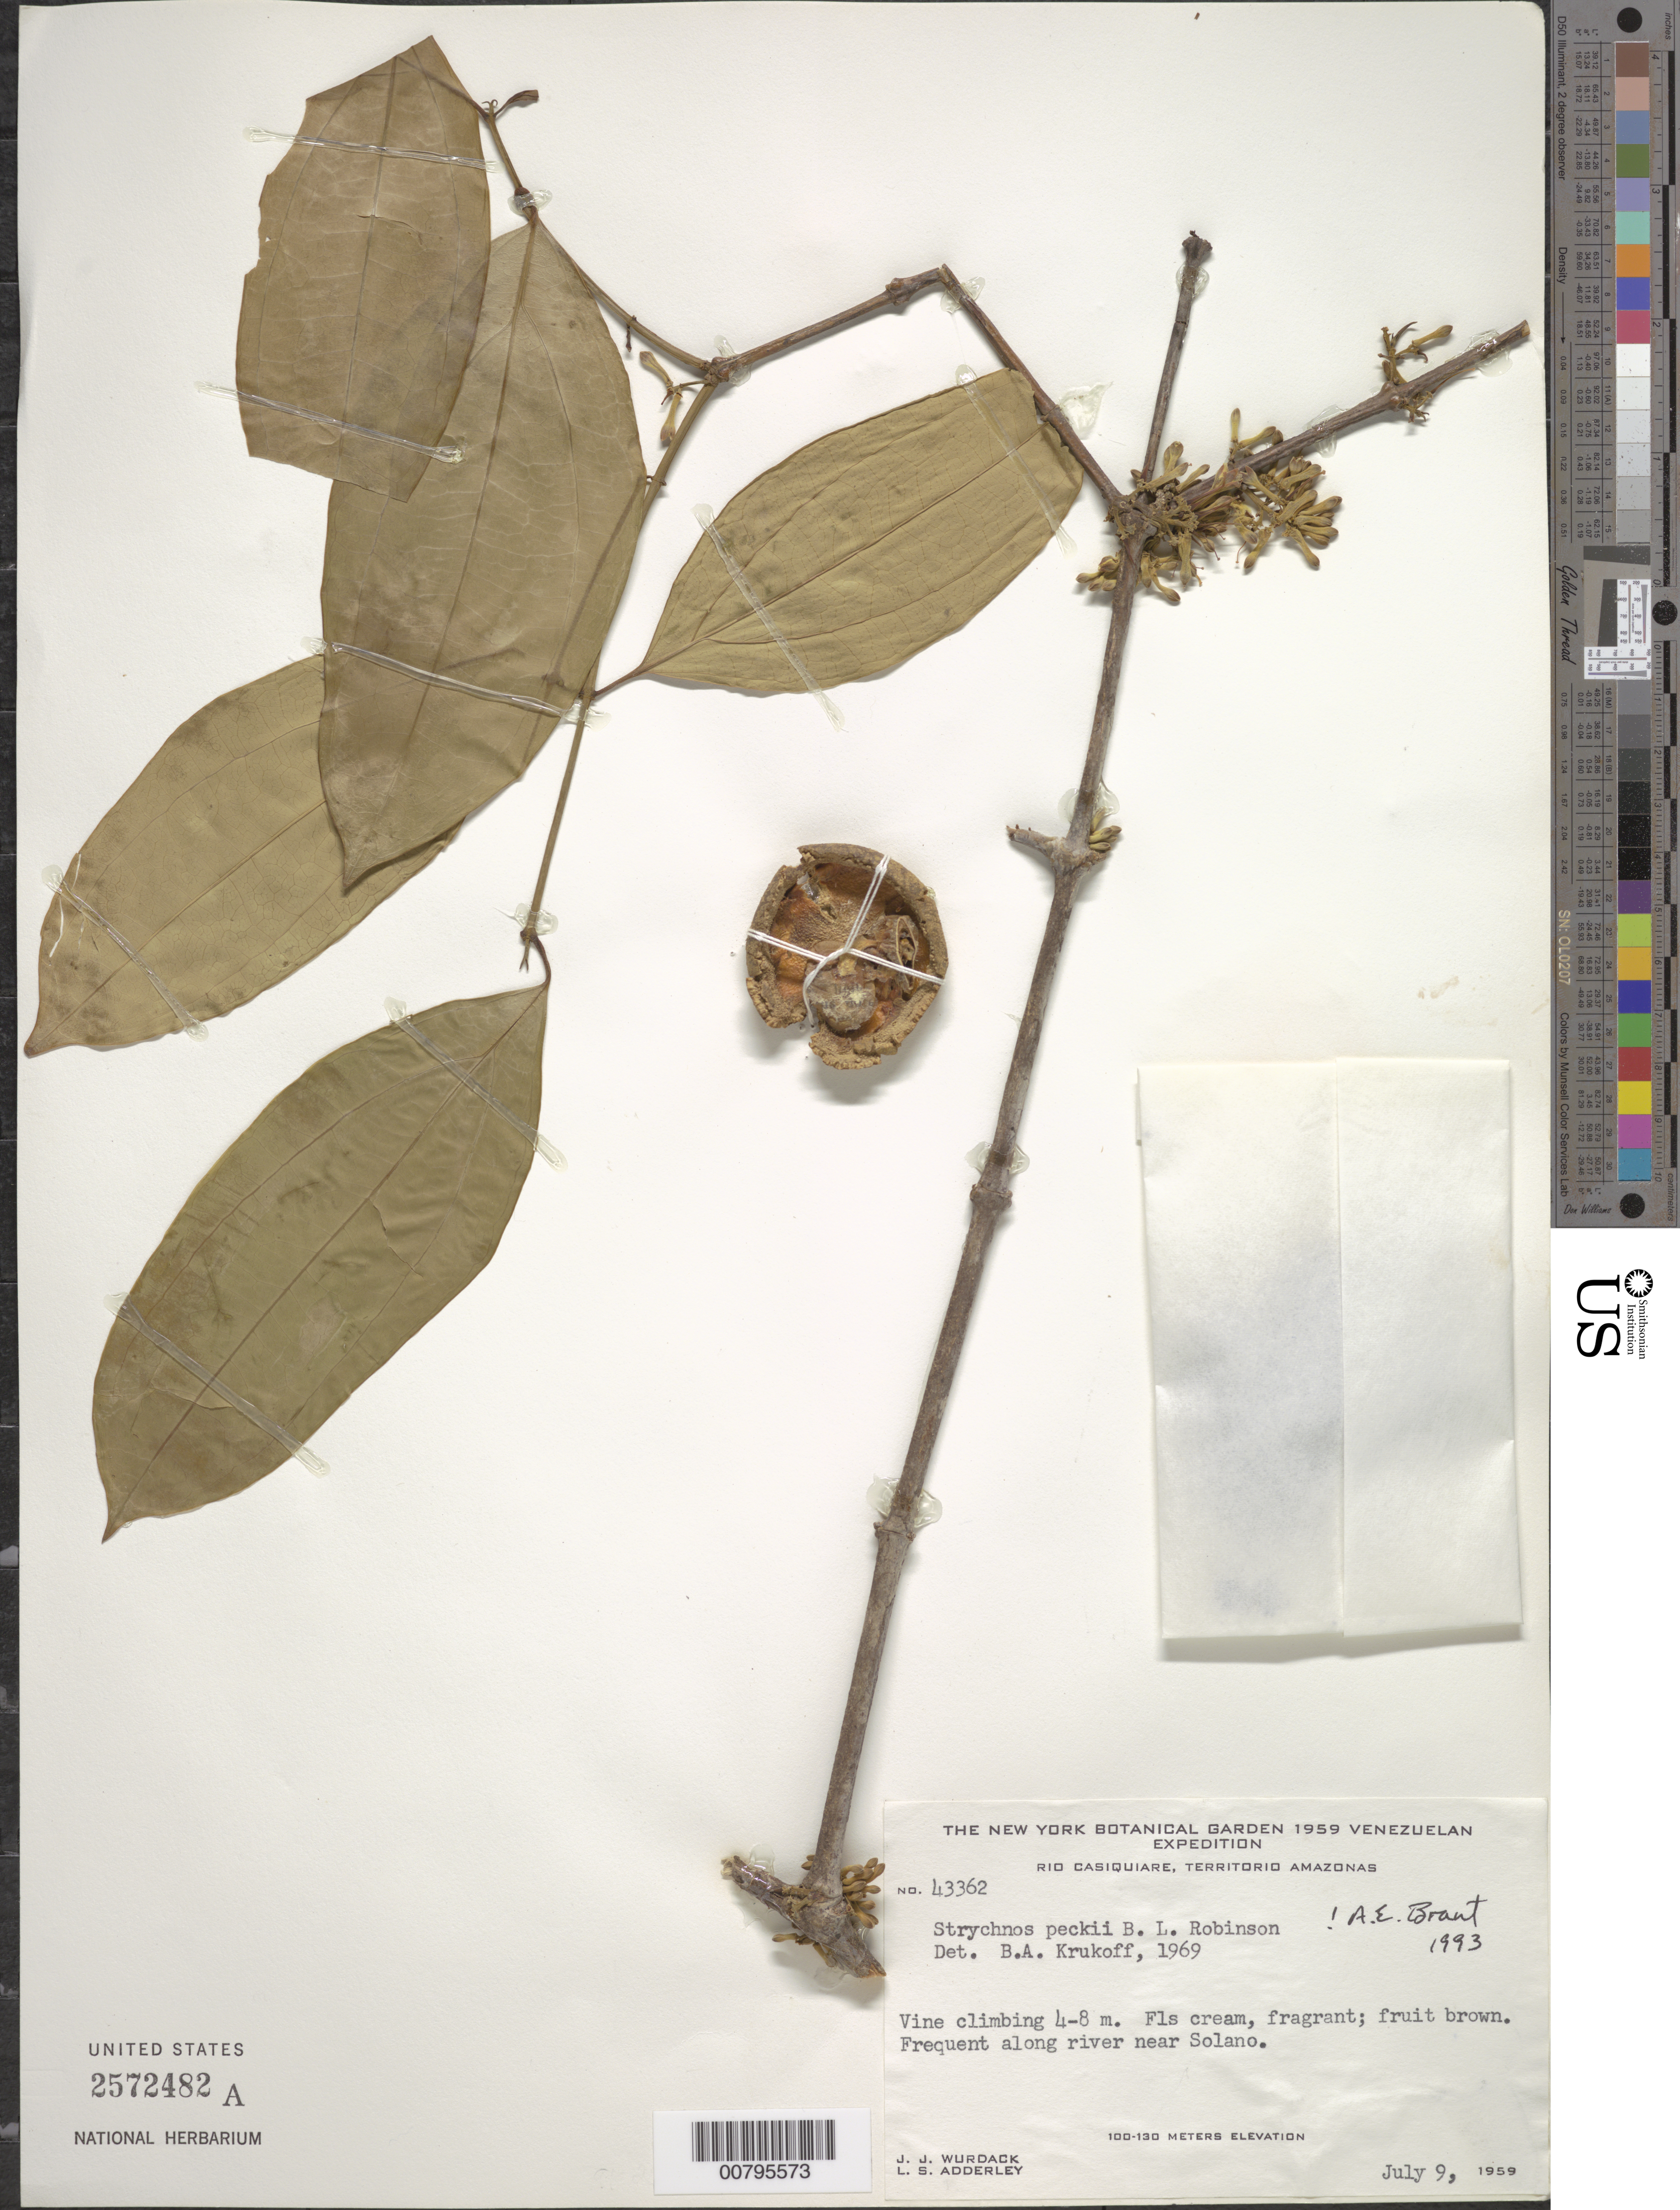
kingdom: Plantae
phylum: Tracheophyta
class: Magnoliopsida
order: Gentianales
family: Loganiaceae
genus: Strychnos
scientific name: Strychnos peckii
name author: B.L. Rob.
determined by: Brant, A. E.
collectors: J. J. Wurdack & L. S. Adderley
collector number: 43362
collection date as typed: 9-Jul-59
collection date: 1959-07-09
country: Venezuela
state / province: Amazonas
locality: Río Casiquiare, near Solano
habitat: Along river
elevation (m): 100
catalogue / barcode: US 2572482A